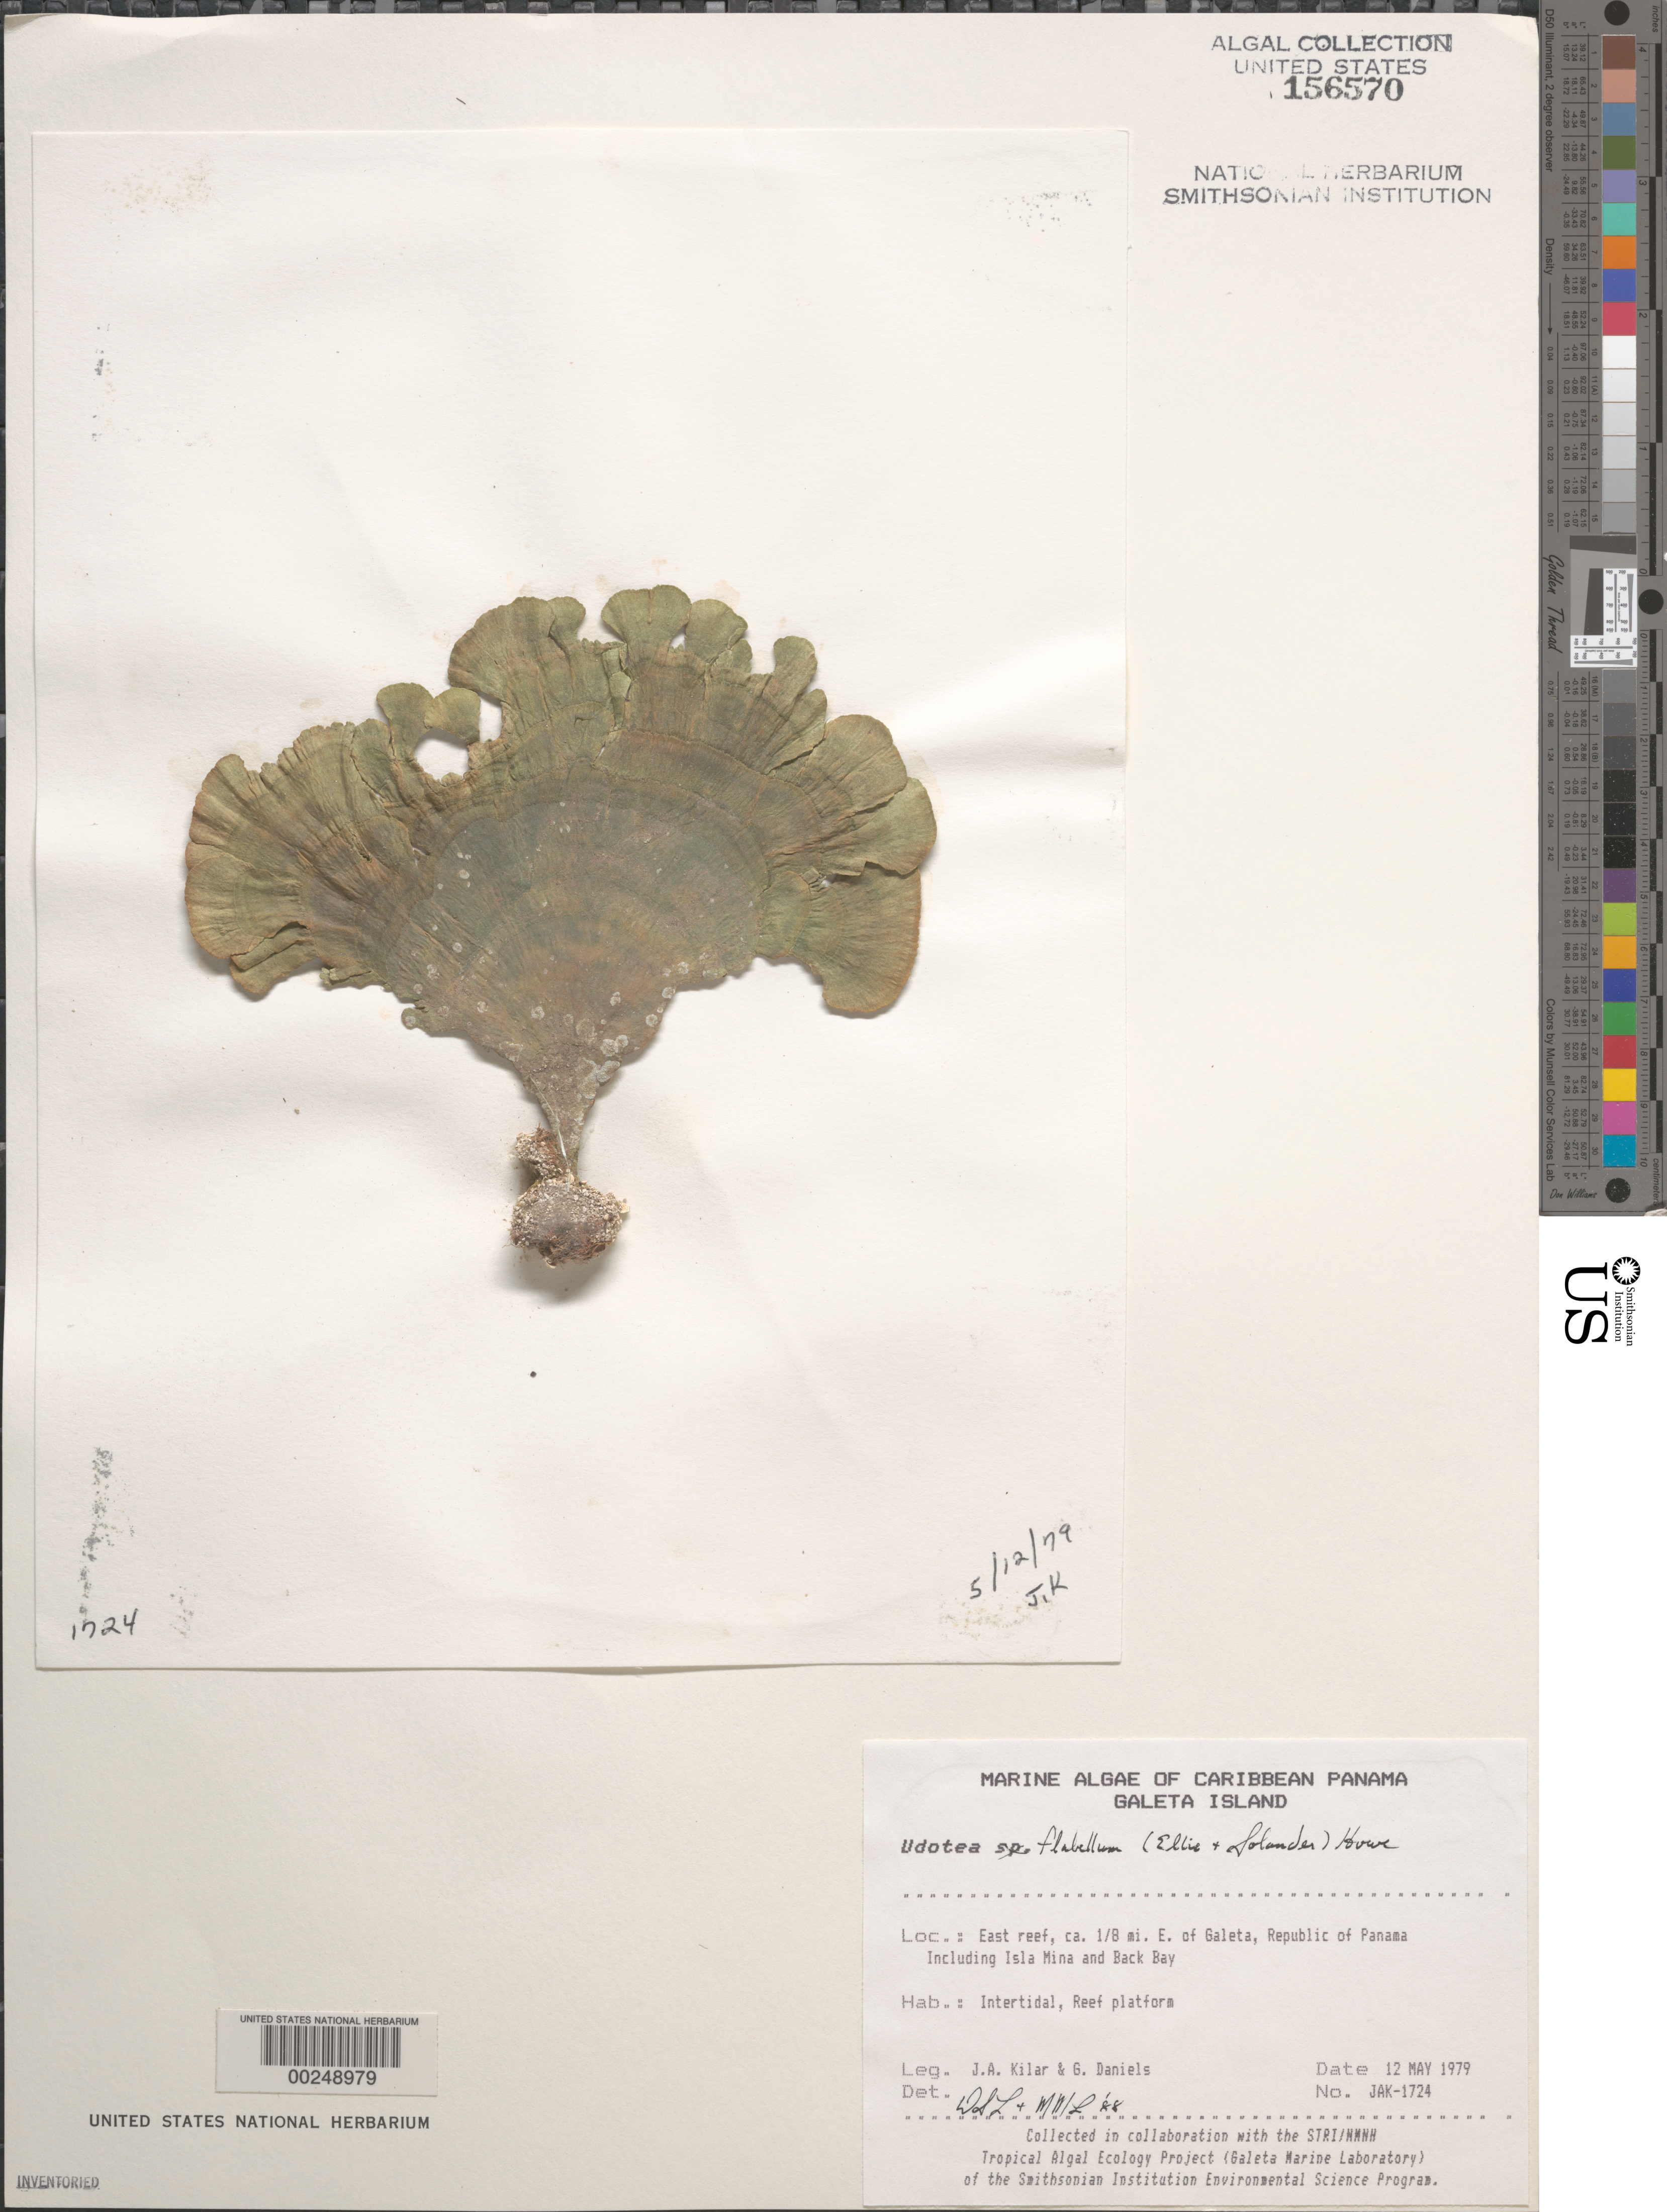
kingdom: Plantae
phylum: Chlorophyta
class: Ulvophyceae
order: Bryopsidales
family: Udoteaceae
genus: Udotea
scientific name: Udotea flabellum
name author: (J. Ellis & Sol.) M. Howe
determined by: Littler, D. S.; Littler, M. M.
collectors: J. A. Kilar & G. S. Daniels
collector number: JAK-1724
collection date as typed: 12 May 1979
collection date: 1979-05-12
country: Panama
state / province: Colón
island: Galeta Island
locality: East Reef, Isla Mina and Back Bay, ca. 1/8th mile east of Galeta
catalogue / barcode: US 156570